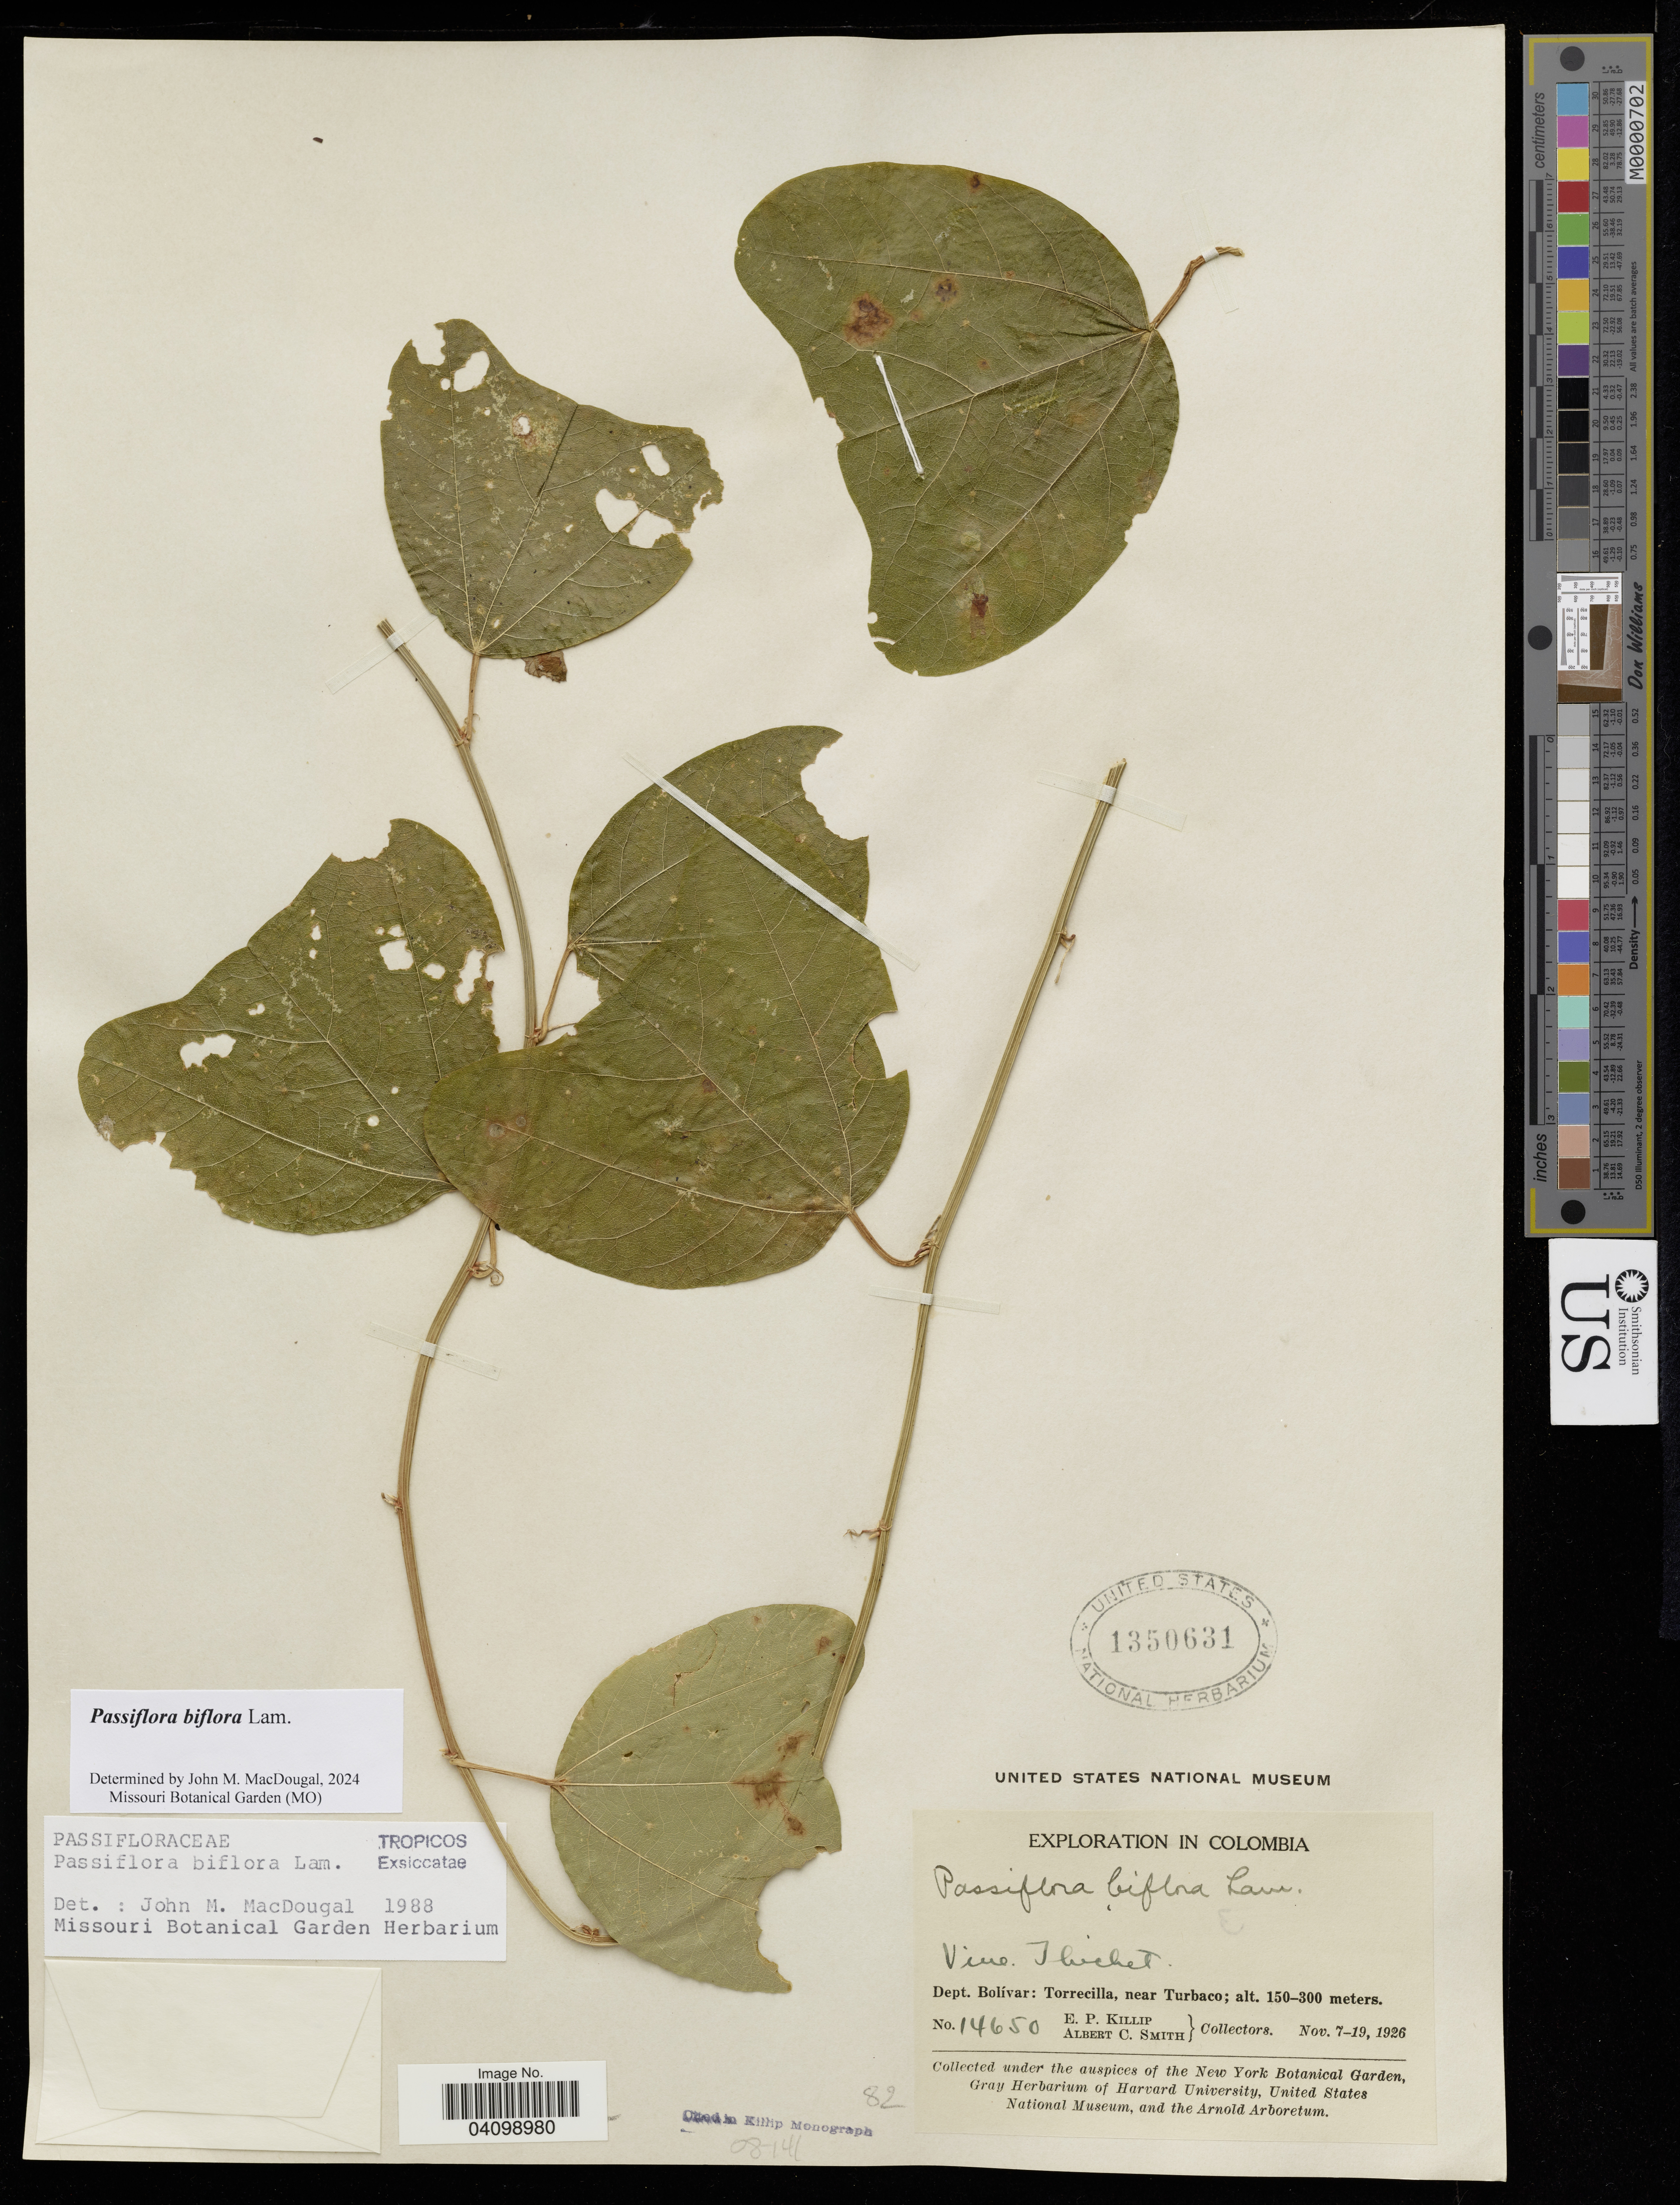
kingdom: Plantae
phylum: Tracheophyta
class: Magnoliopsida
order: Malpighiales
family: Passifloraceae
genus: Passiflora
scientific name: Passiflora biflora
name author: Lam.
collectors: E. P. Killip & A. C. Smith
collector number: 14650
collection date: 1926-11-07/1926-11-19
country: Colombia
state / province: Bolívar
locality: Torrecilla, near Turbaco.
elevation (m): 150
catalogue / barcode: US 1350631